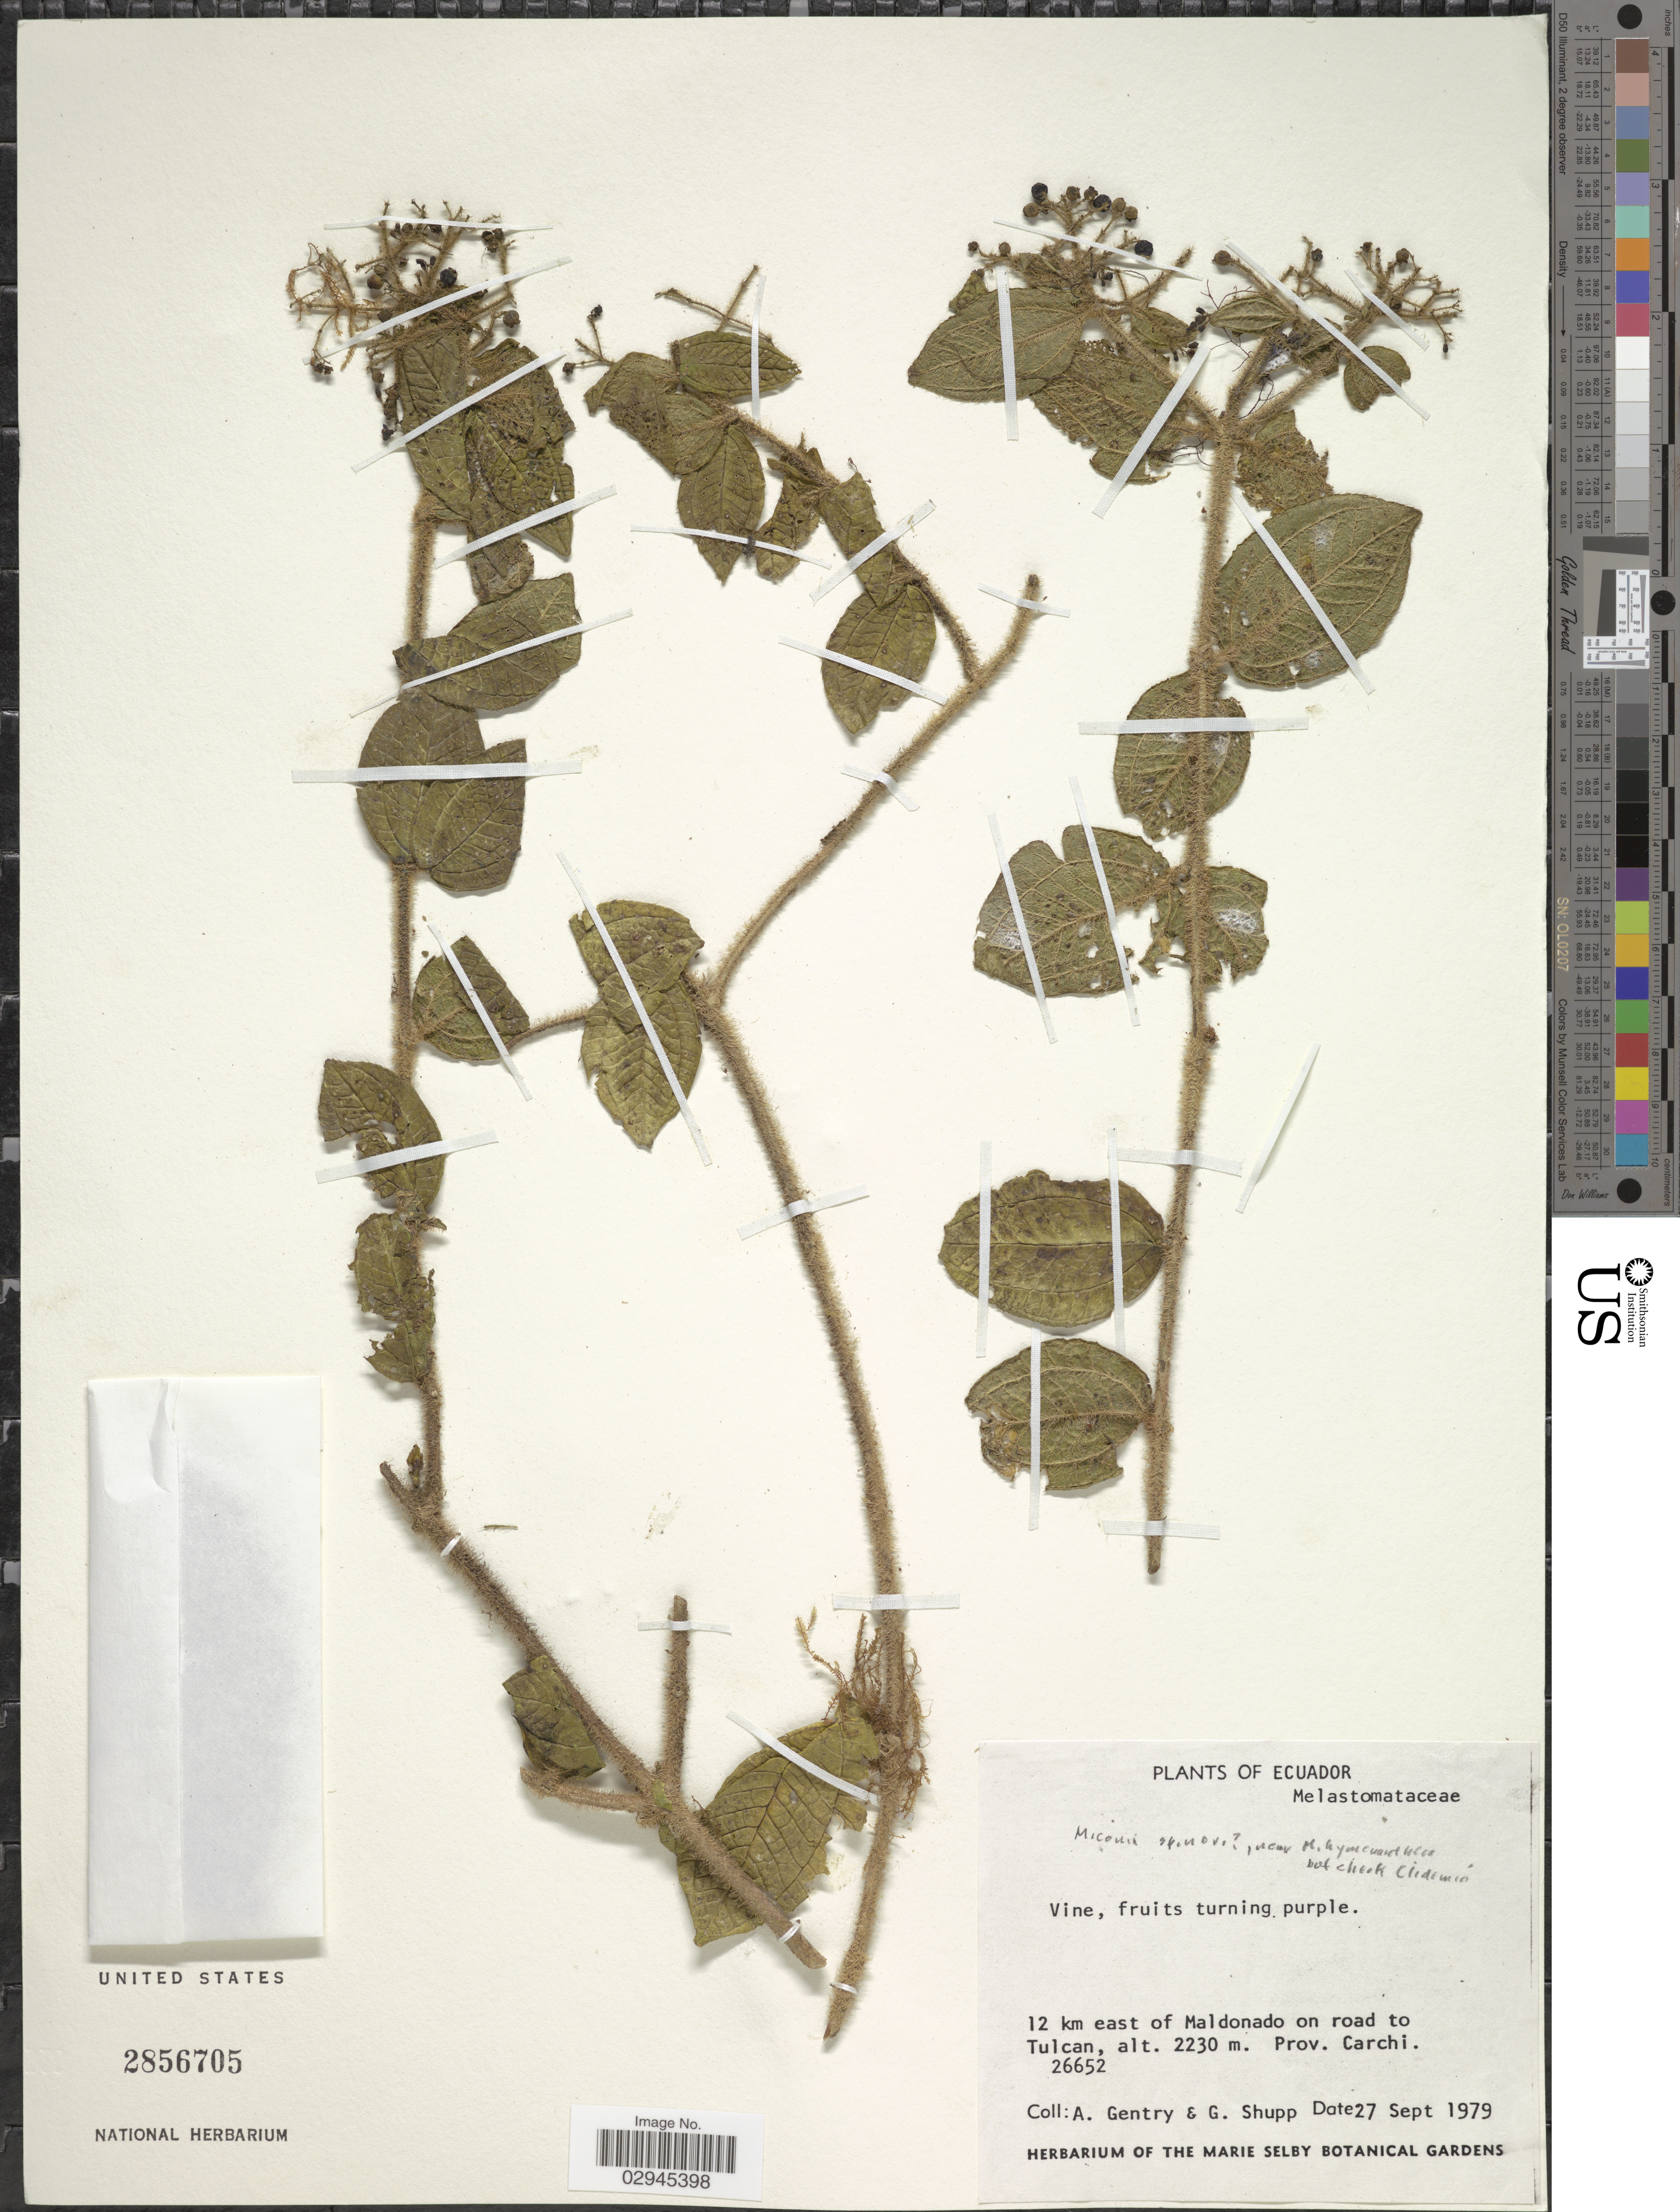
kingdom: Plantae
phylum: Tracheophyta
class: Magnoliopsida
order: Myrtales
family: Melastomataceae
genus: Miconia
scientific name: Miconia sp.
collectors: A. H. Gentry & G. Shupp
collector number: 26652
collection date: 1979-09-27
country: Ecuador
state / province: Carchi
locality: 12 km east of Maldonado on road to Tulcan.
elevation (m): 2230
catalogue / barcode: US 2856705